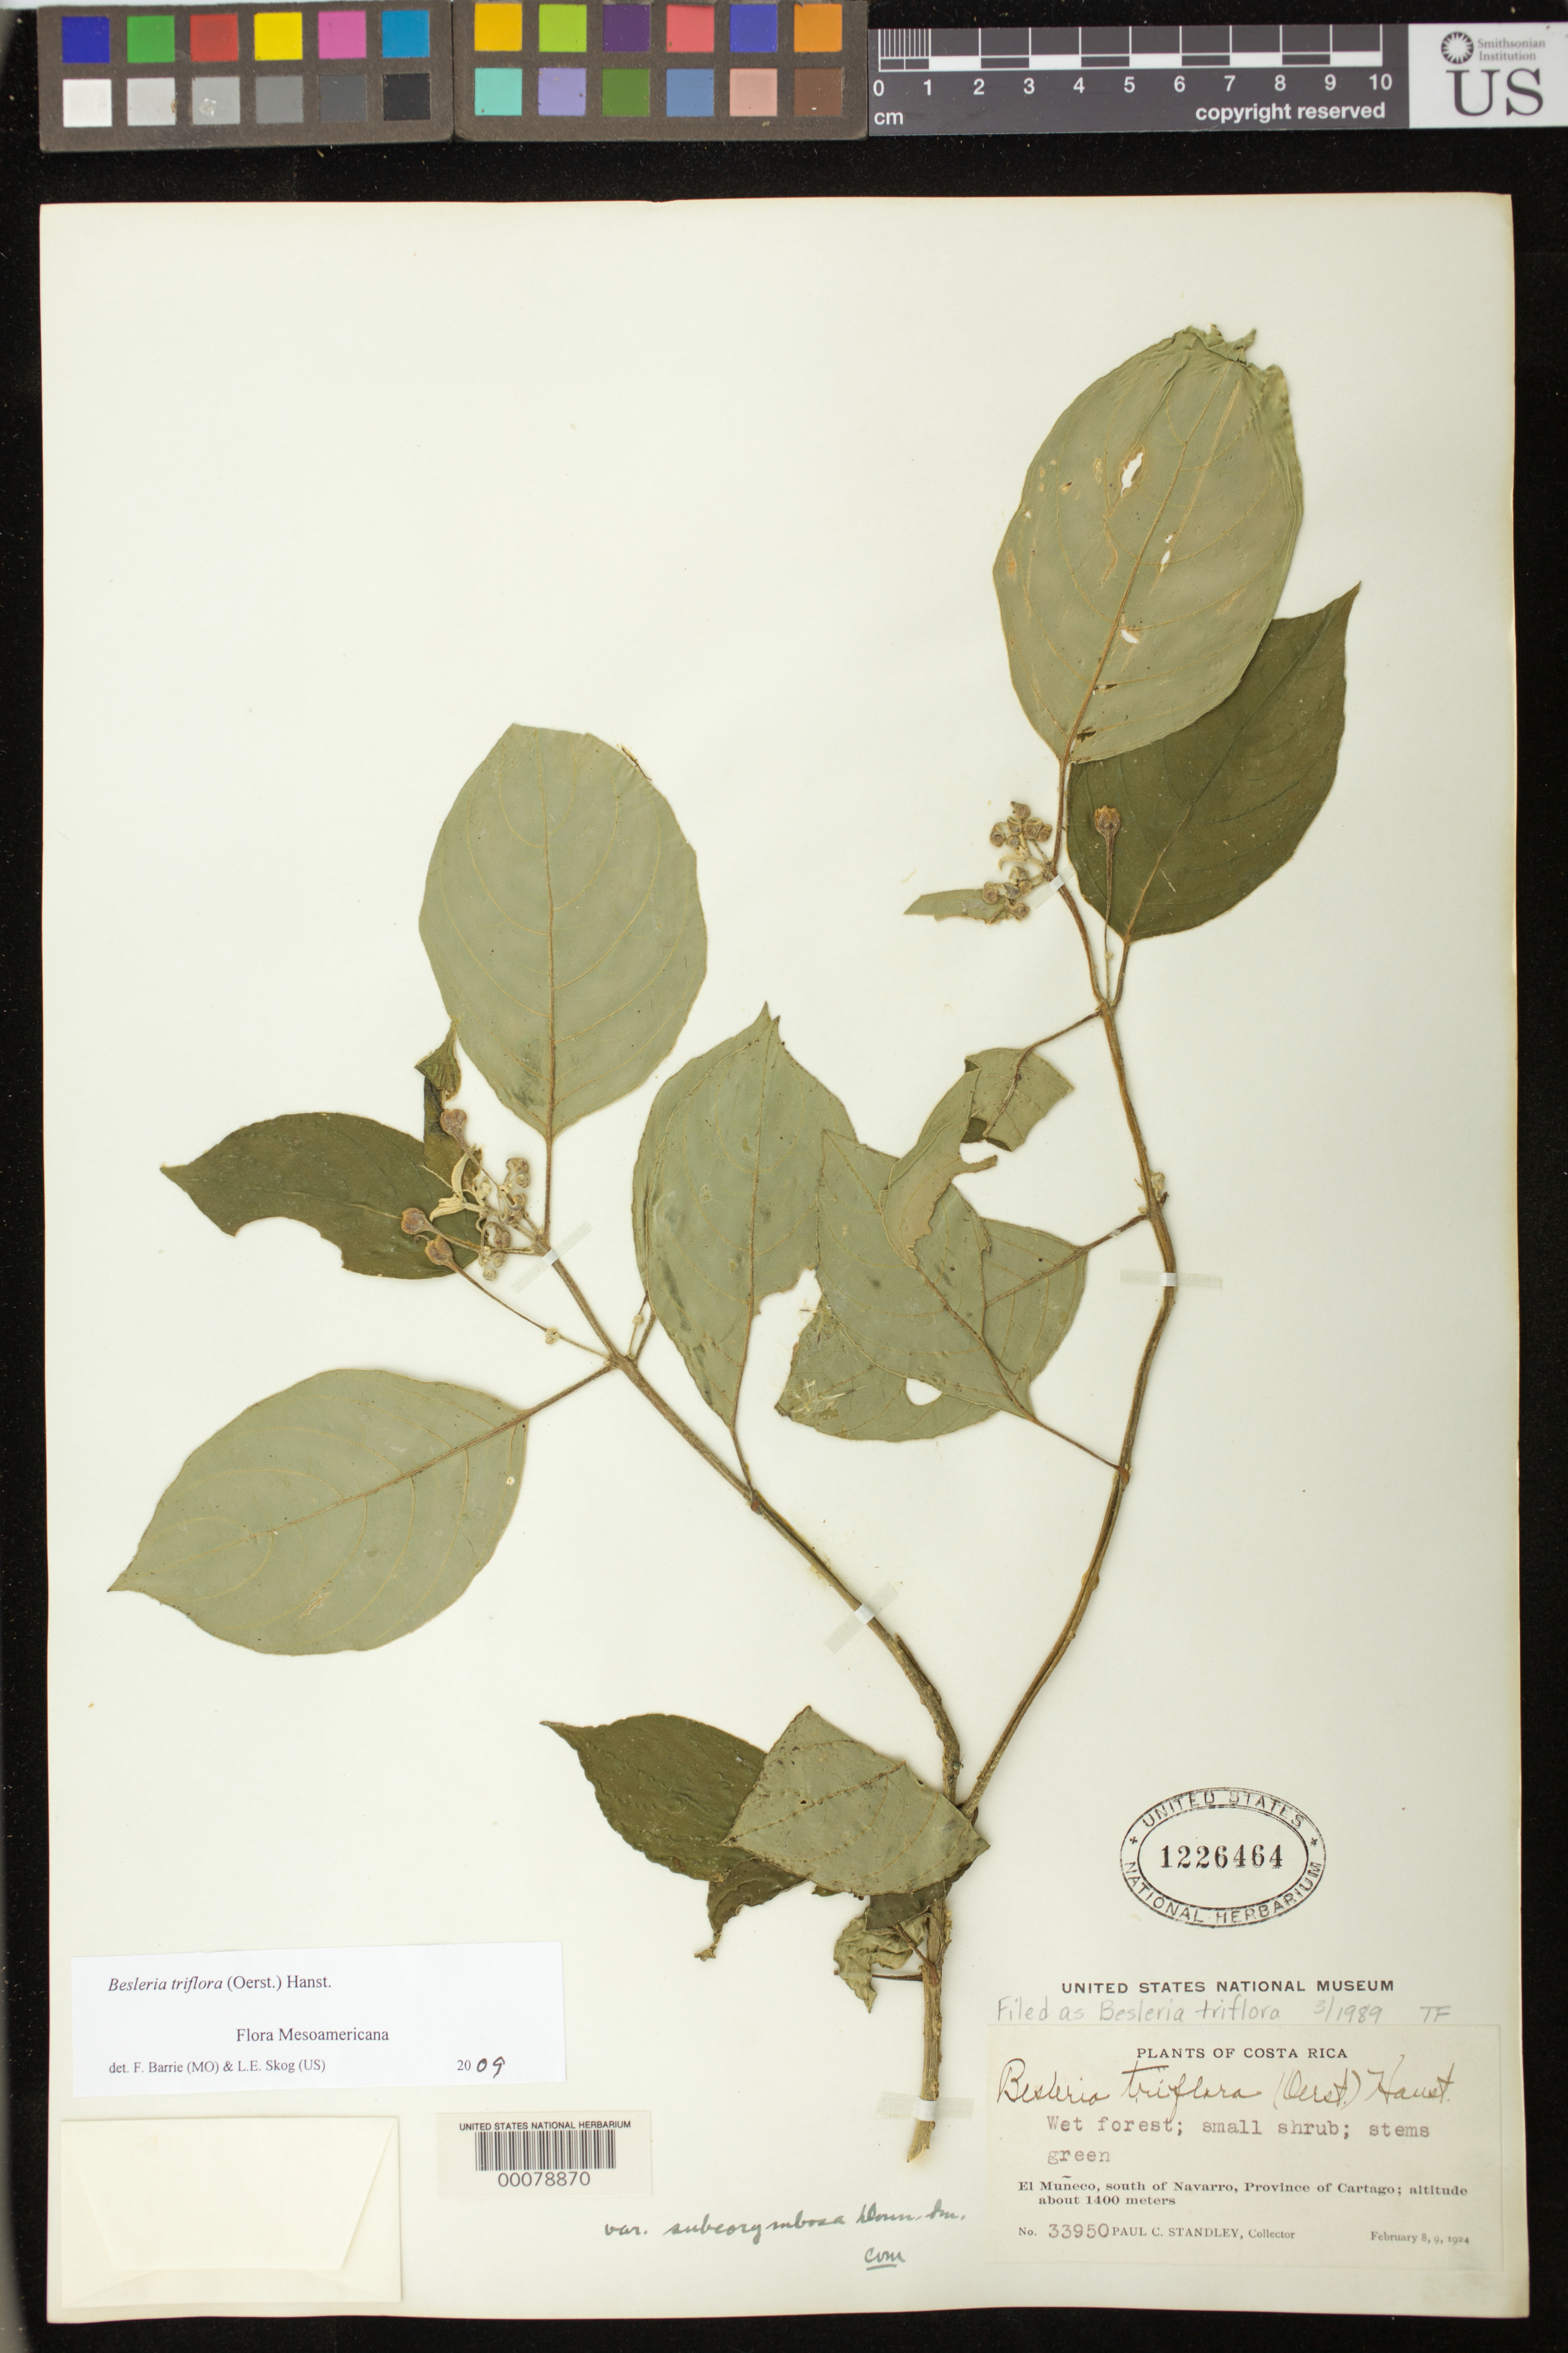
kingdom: Plantae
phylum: Tracheophyta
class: Magnoliopsida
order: Lamiales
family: Gesneriaceae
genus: Besleria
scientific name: Besleria triflora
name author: (Oerst.) Hanst.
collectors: P. C. Standley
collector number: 33950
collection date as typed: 8-9 Feb 1924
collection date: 1924-02-08/1924-02-09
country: Costa Rica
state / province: Cartago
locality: El Muneco, S of Navarro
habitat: Wet forest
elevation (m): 1400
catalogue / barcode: US 1226464